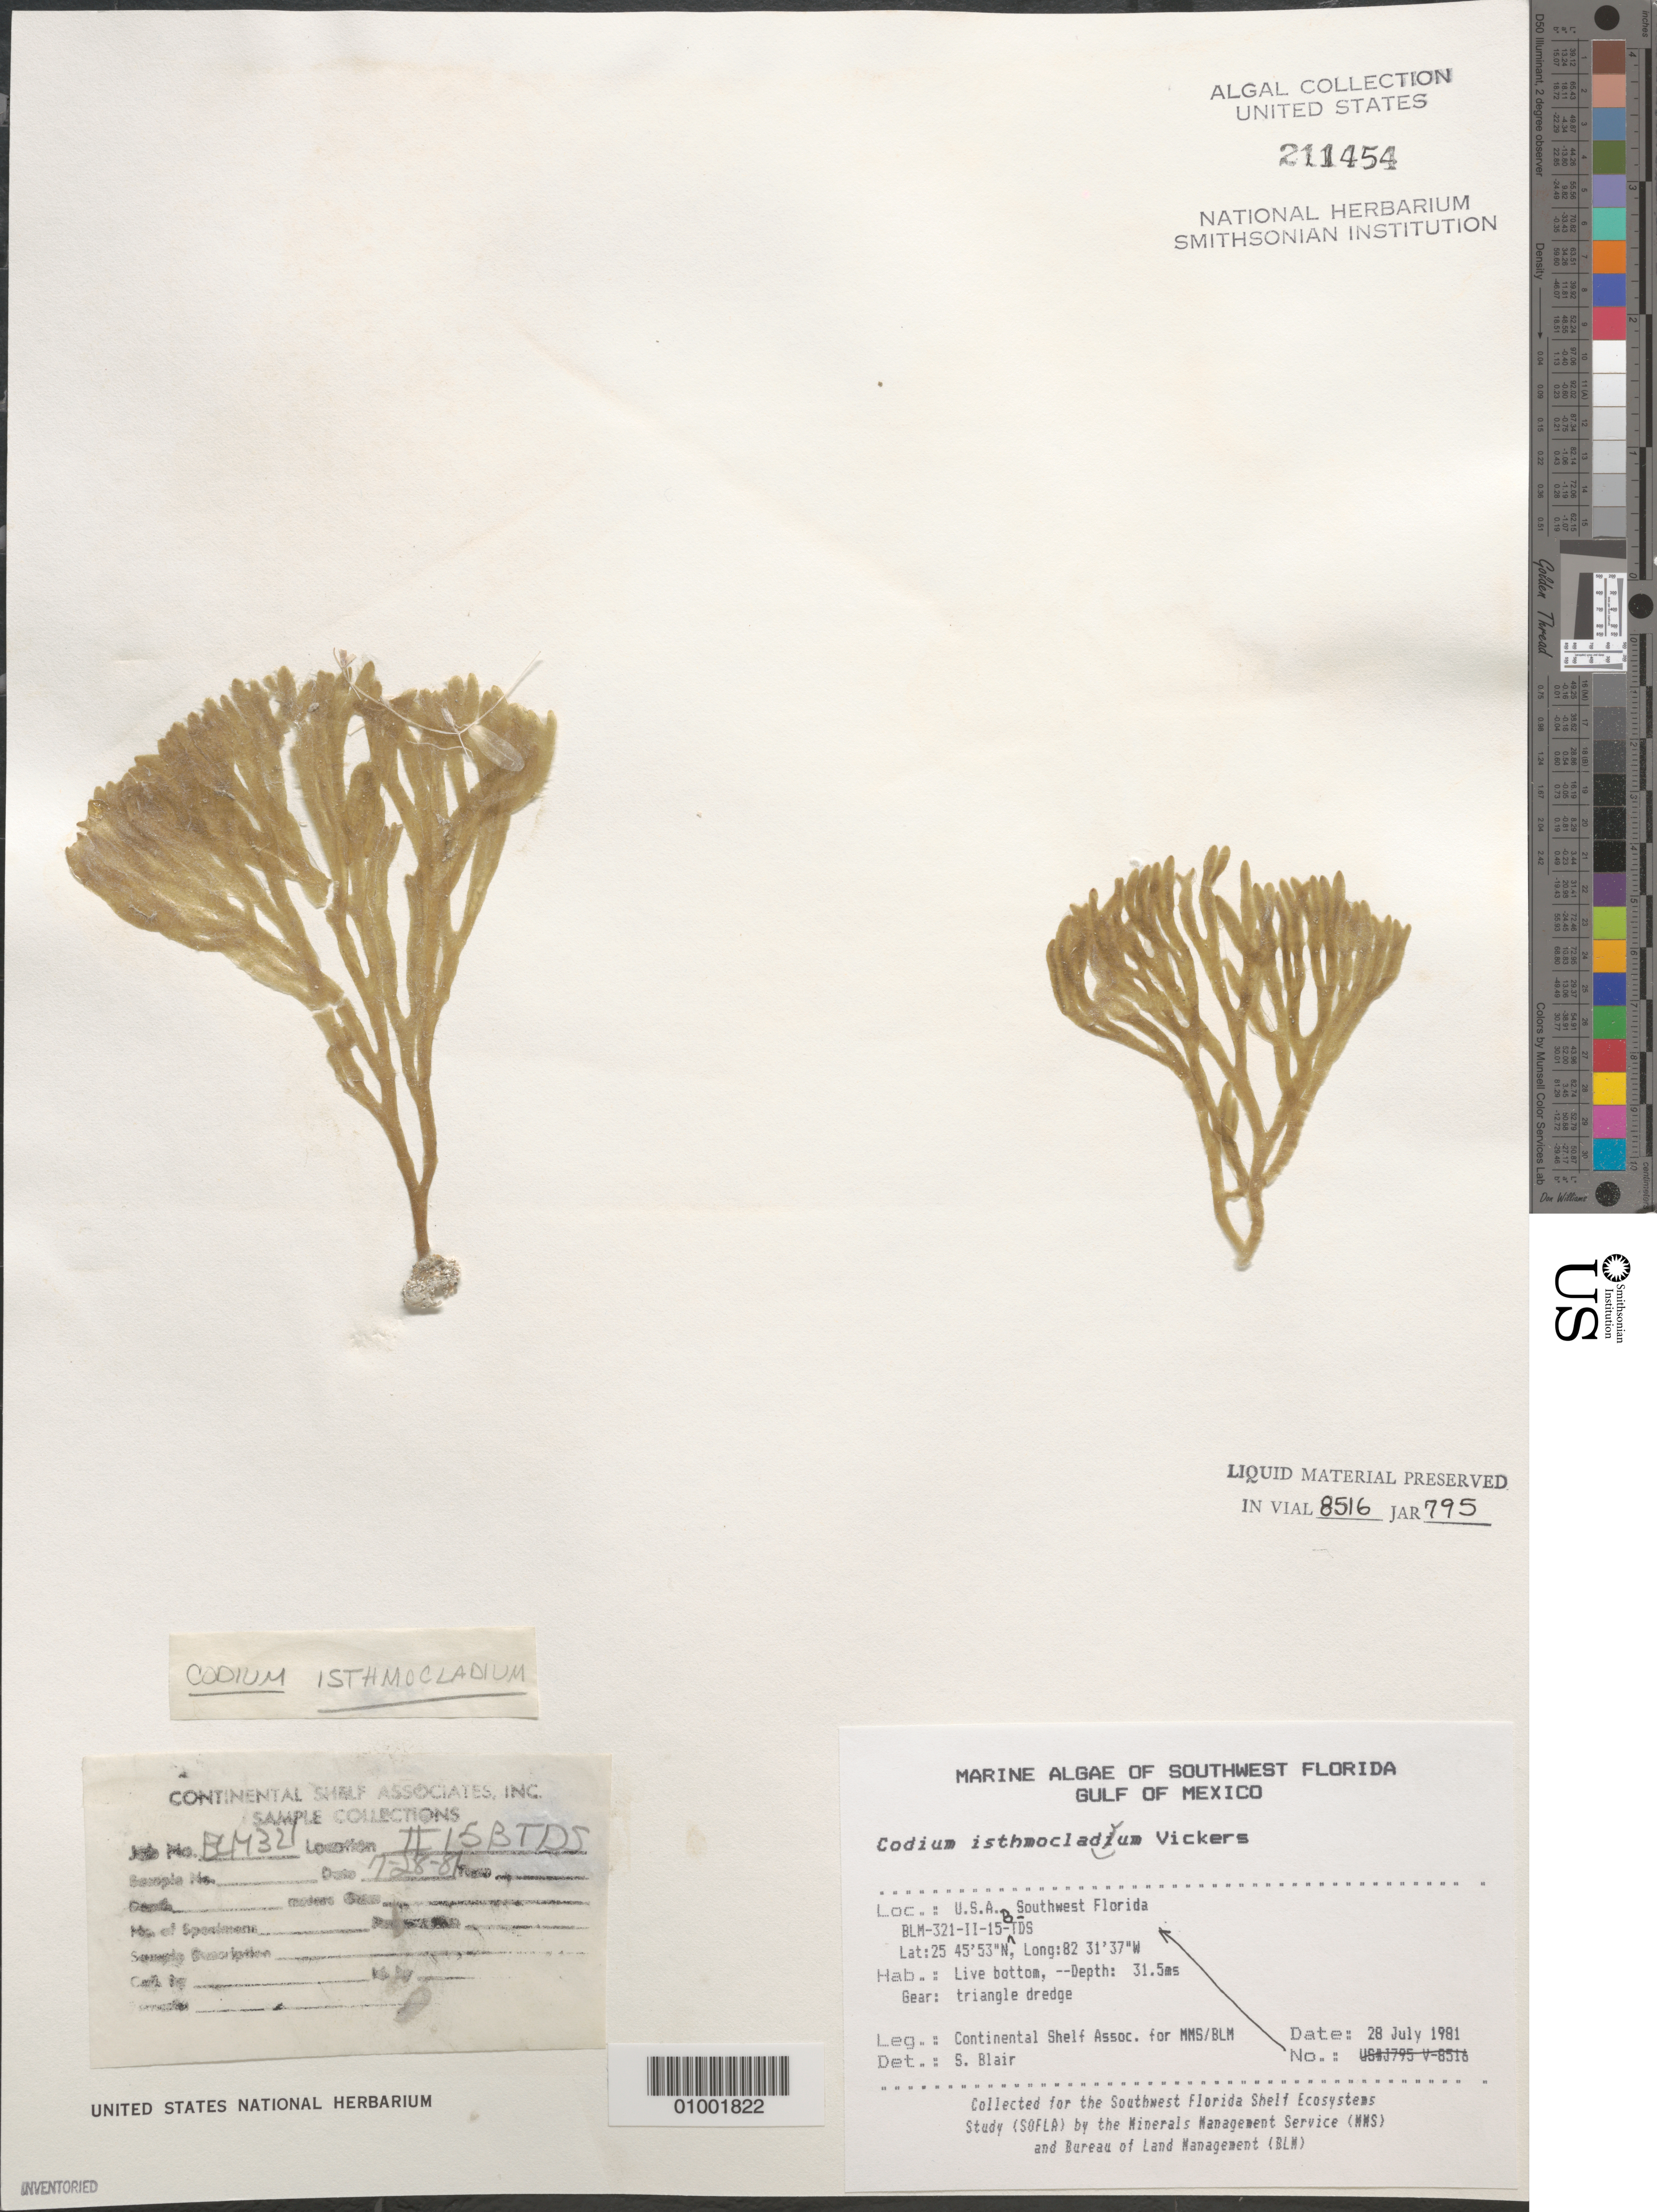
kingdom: Plantae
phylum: Chlorophyta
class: Ulvophyceae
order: Bryopsidales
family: Codiaceae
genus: Codium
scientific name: Codium isthmocladum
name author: Vickers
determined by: Blair, S. M.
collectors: Continental Shelf Associates for the MMS/BLM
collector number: BLM-321-II-15-B-TDS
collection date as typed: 28 Jul 1981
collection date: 1981-07-28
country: United States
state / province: Florida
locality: Gulf of Mexico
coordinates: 25 45'53"N, 82 31'37"W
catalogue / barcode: US 211454